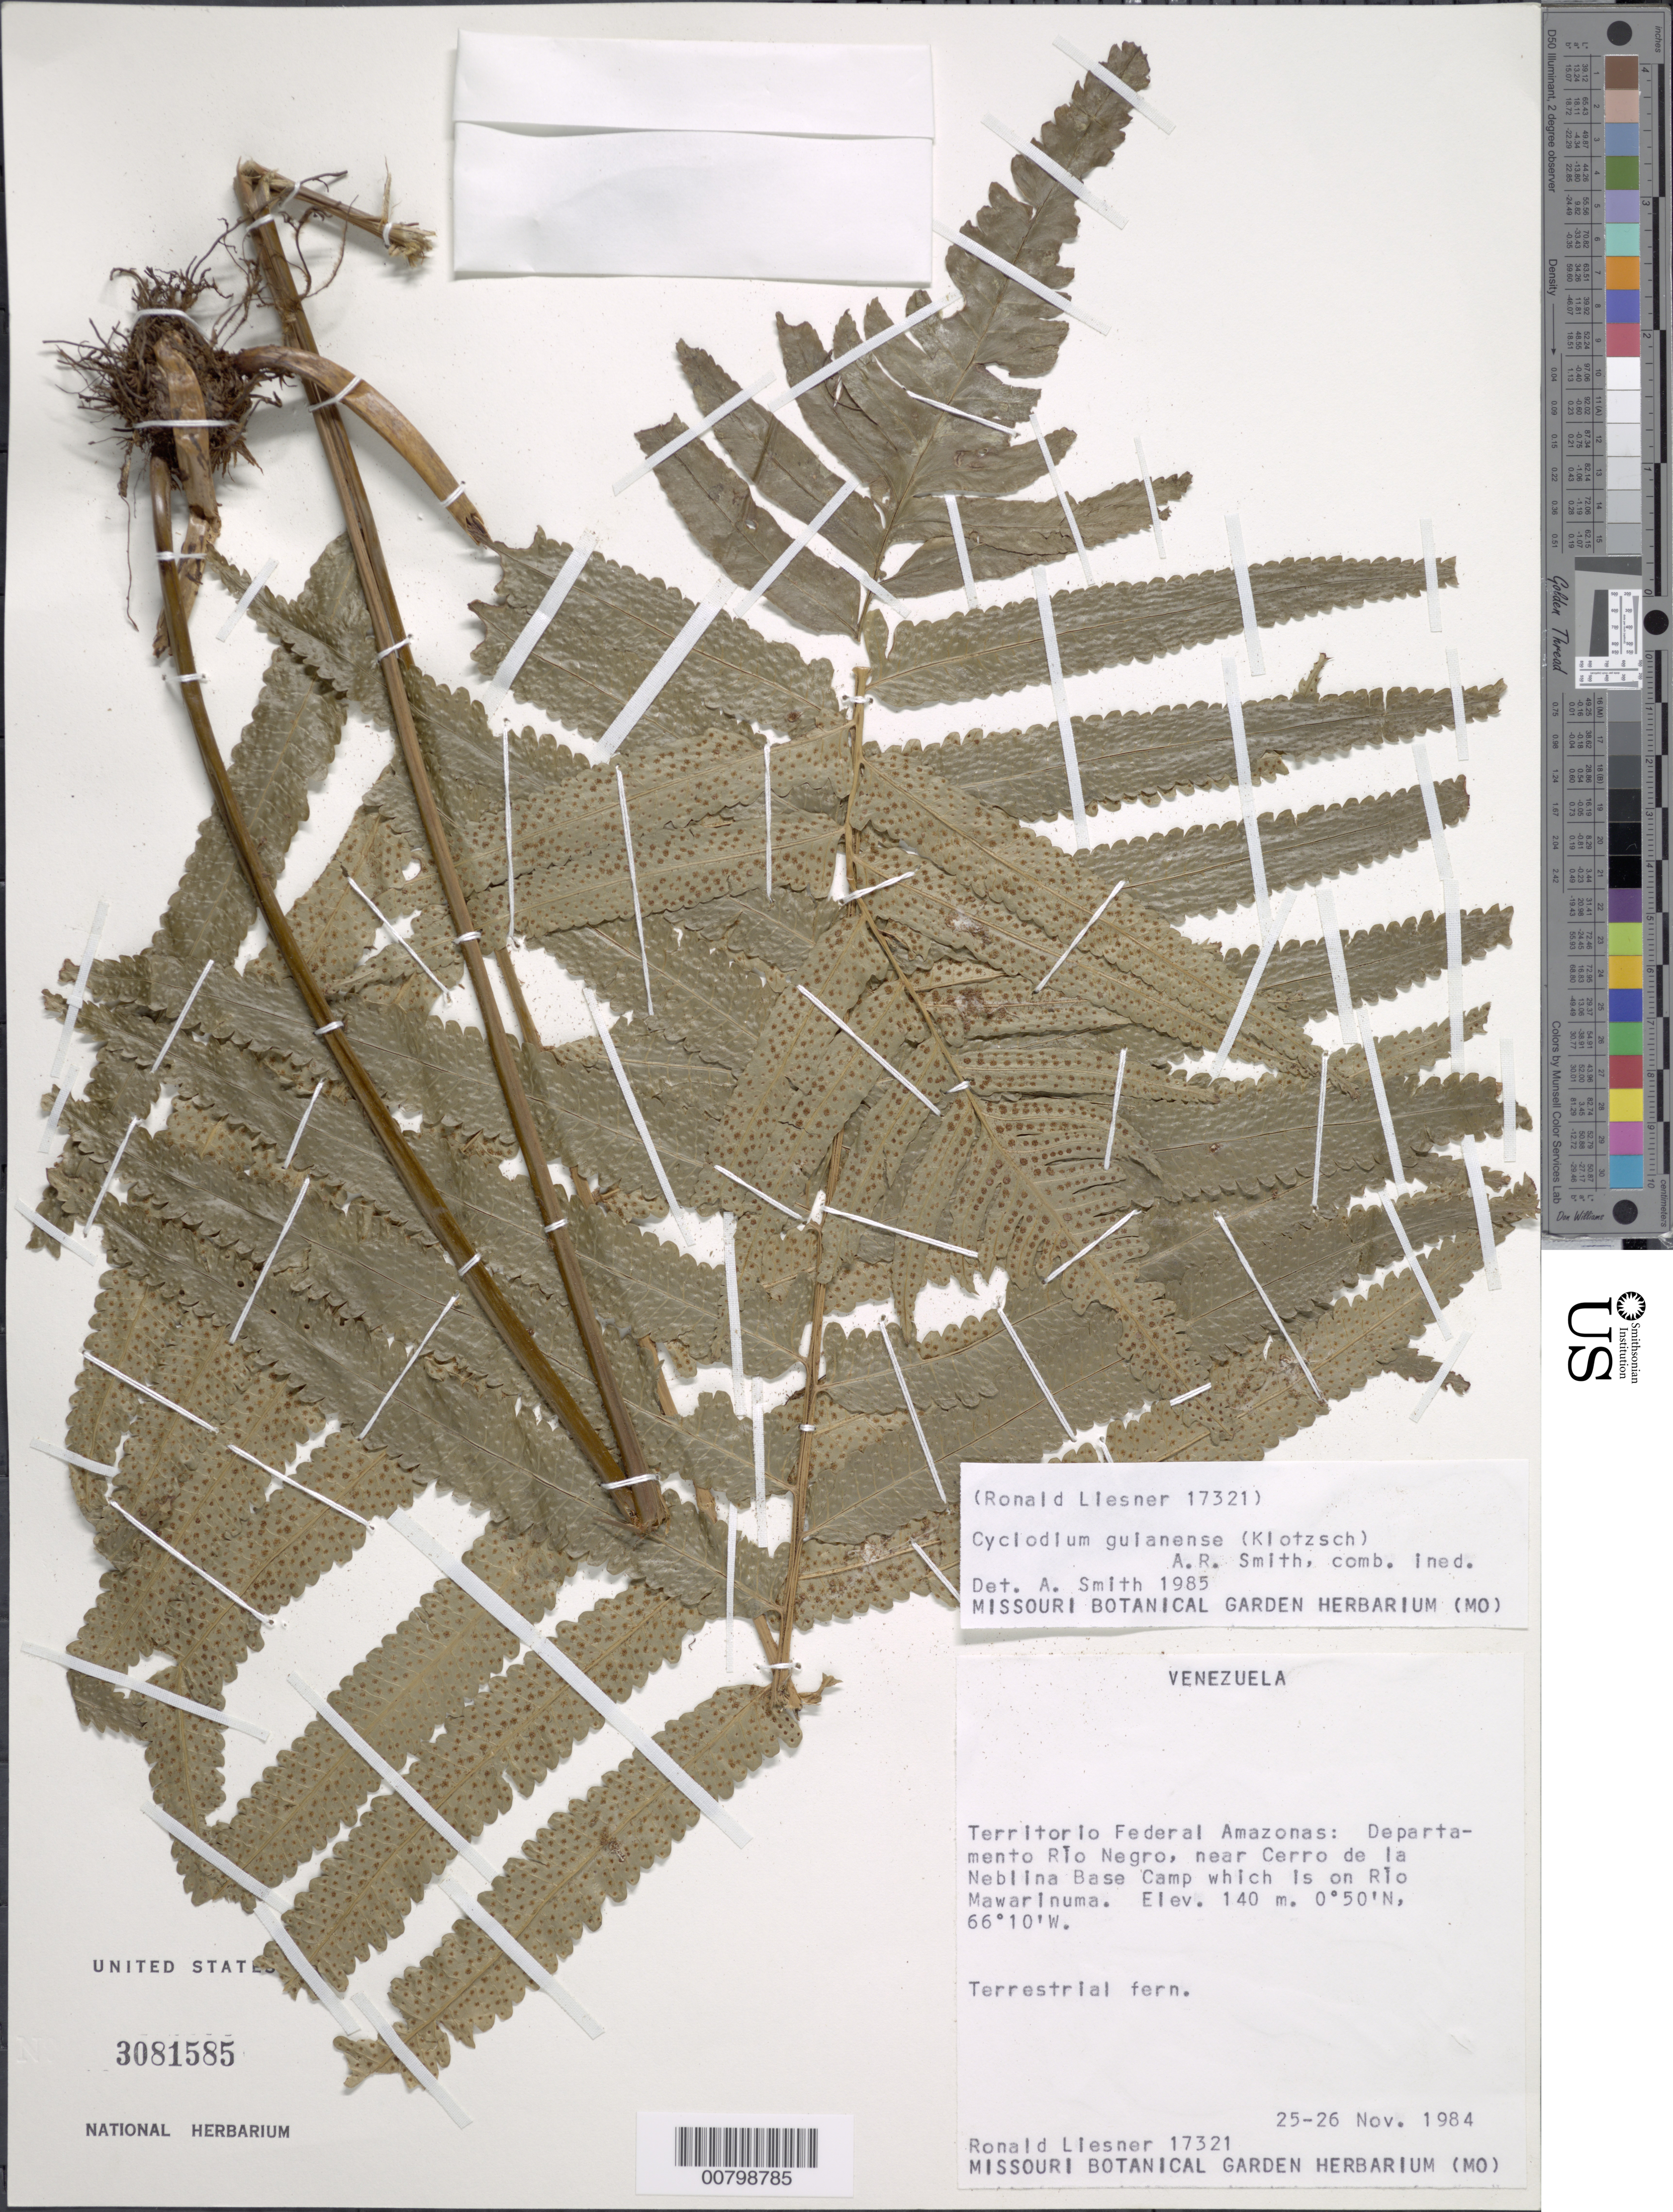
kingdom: Plantae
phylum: Tracheophyta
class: Polypodiopsida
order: Polypodiales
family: Dryopteridaceae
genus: Cyclodium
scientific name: Cyclodium guianense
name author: (Klotzsch) van der Werff ex L.D. Gómez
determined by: Smith, Alan R., (UC)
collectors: R. L. Liesner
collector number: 17321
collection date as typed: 25-Nov-84 to 26-Nov-84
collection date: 1984-11-25/1984-11-26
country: Venezuela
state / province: Amazonas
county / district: Río Negro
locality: Cerro de La Neblina Base Camp, close to, on Río Mawarinuma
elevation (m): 140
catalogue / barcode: US 3081585